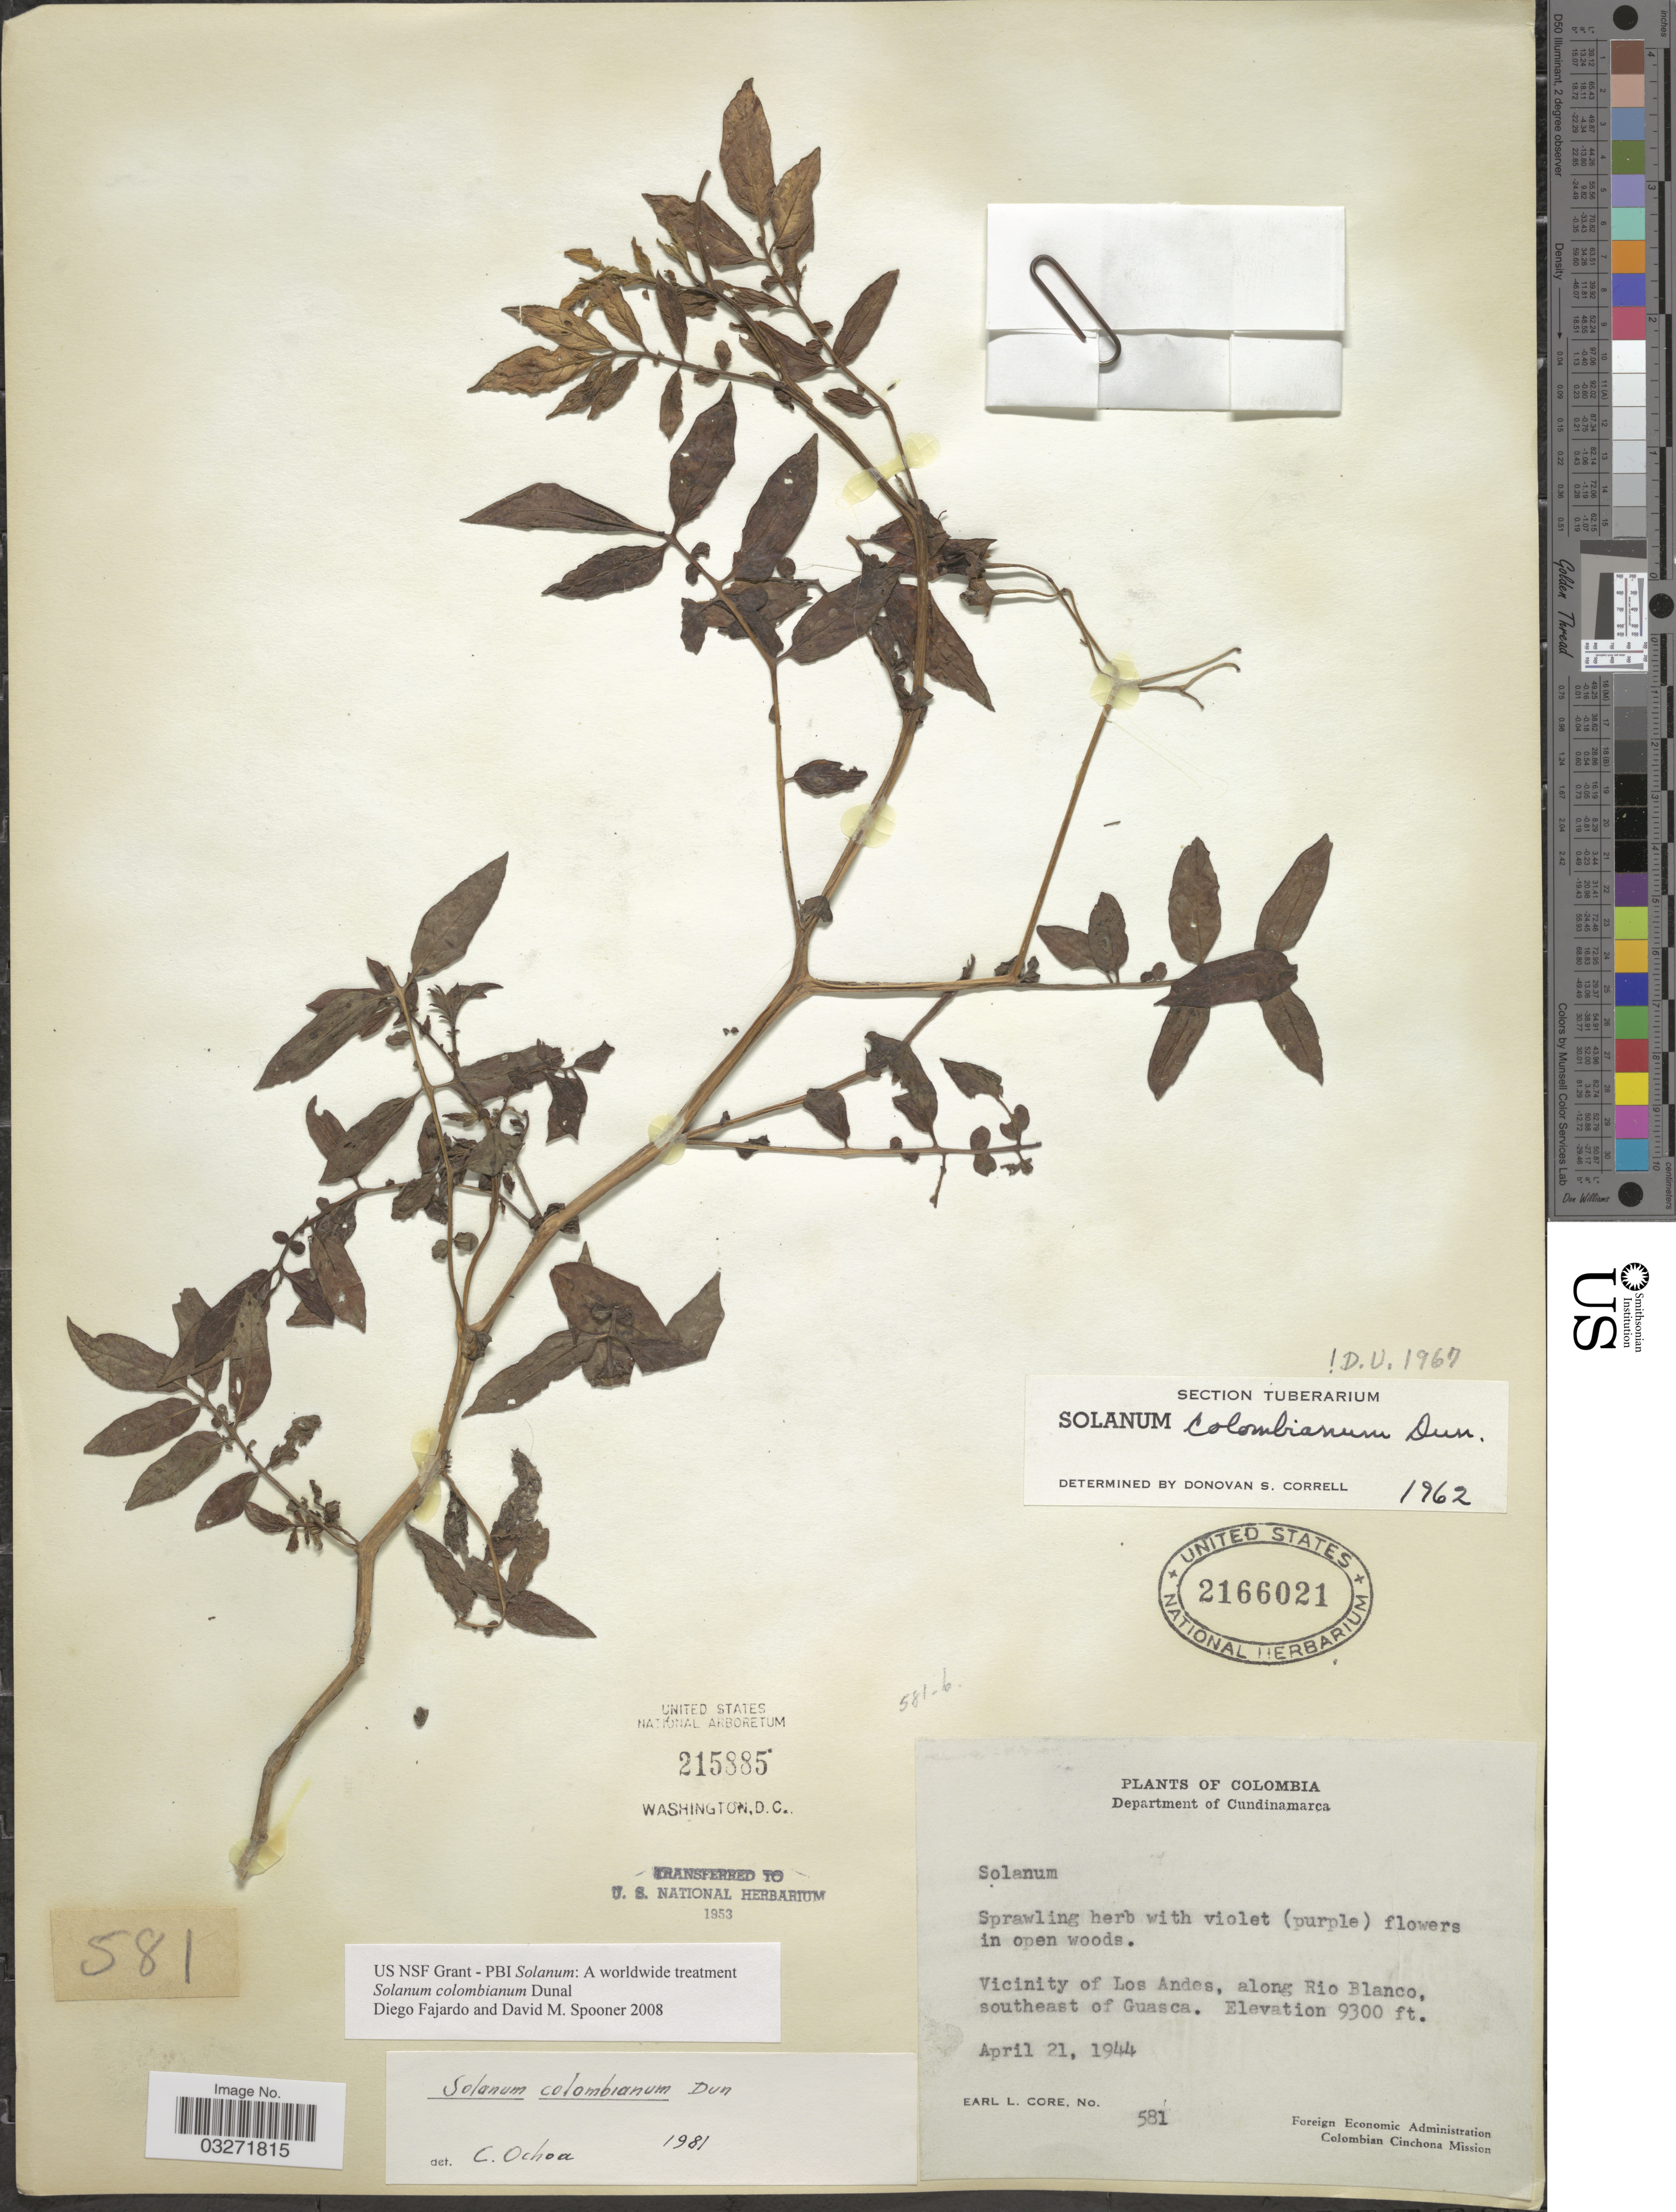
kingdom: Plantae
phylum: Tracheophyta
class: Magnoliopsida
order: Solanales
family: Solanaceae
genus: Solanum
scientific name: Solanum colombianum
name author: Dunal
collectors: E. L. Core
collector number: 581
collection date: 1944-04-21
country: Colombia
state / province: Cundinamarca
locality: Department of Cundinamarca. Vicinity of Los Andes, along Rio Blanco, southeast of Guasca.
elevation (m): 2835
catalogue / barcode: US 2166021